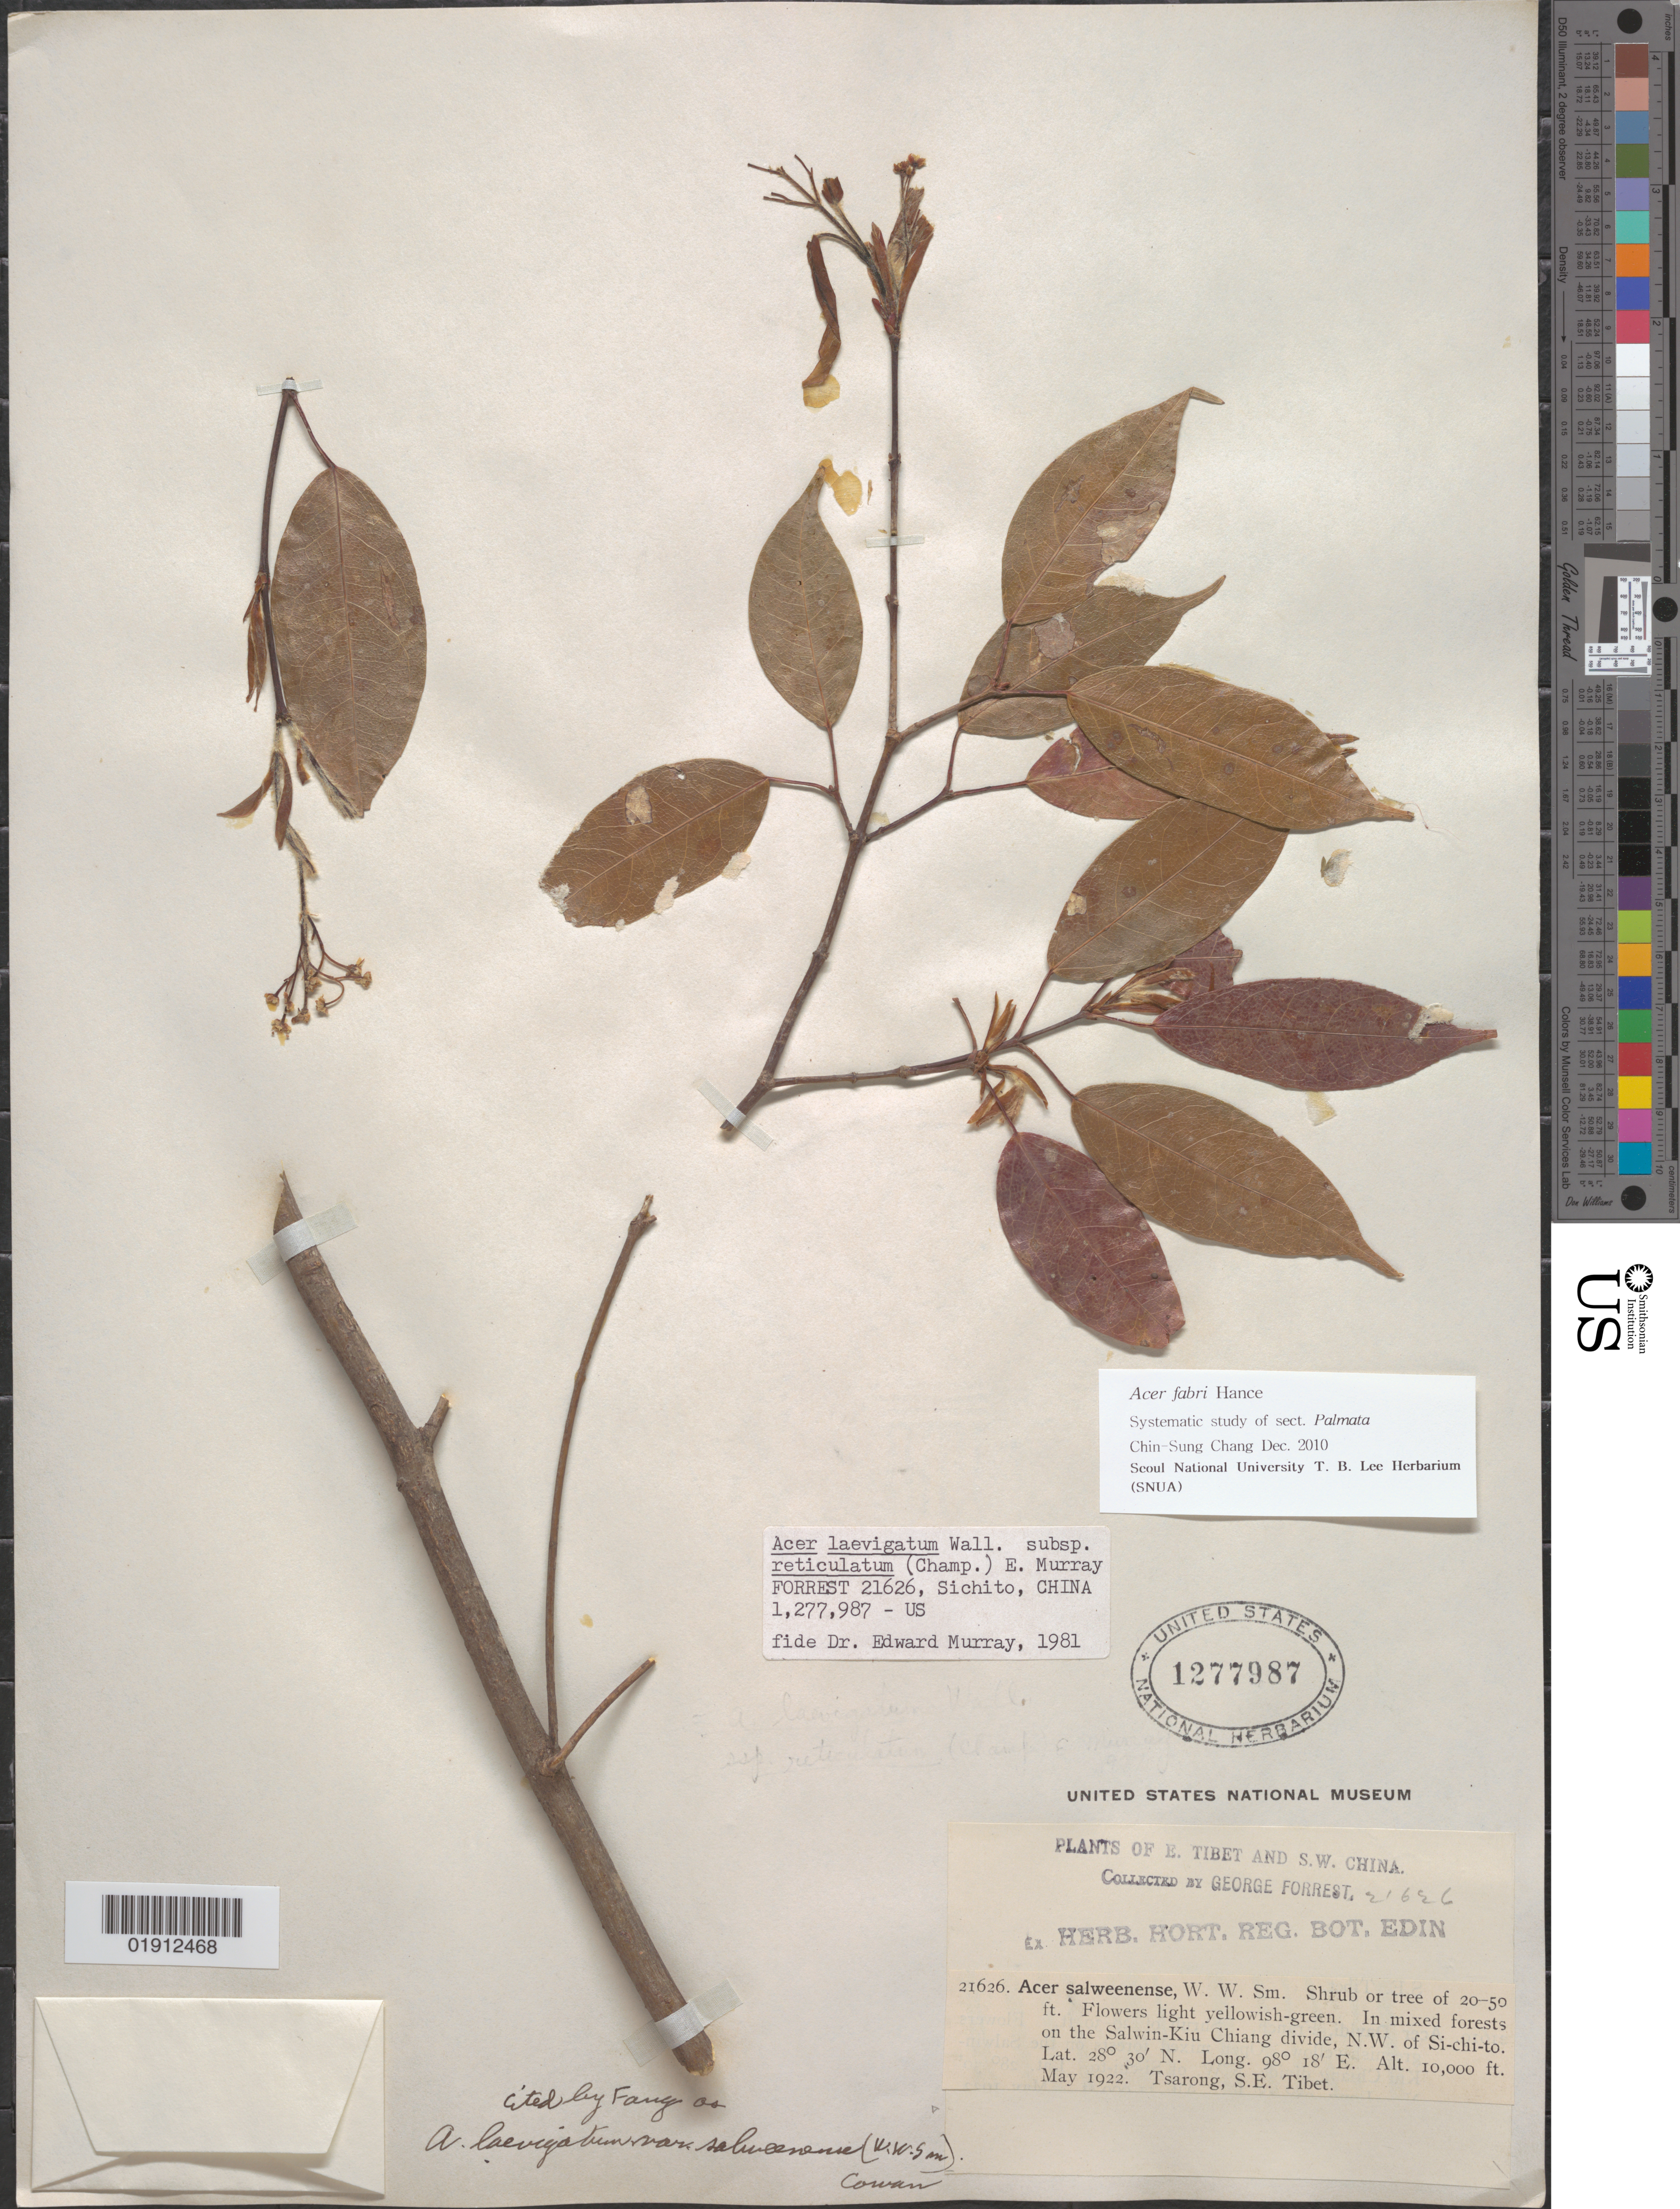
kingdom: Plantae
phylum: Tracheophyta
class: Magnoliopsida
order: Sapindales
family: Sapindaceae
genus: Acer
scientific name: Acer fabri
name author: Hance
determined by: Chang, C. S., (SNUA)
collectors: G. Forrest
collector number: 21626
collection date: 1922-05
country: China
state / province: Xizang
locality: Salwin-Kiu Chiang divide, NW of Si-chi-to. Tsarong, SE Tibet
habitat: In mixed forests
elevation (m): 3048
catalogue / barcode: US 1277987